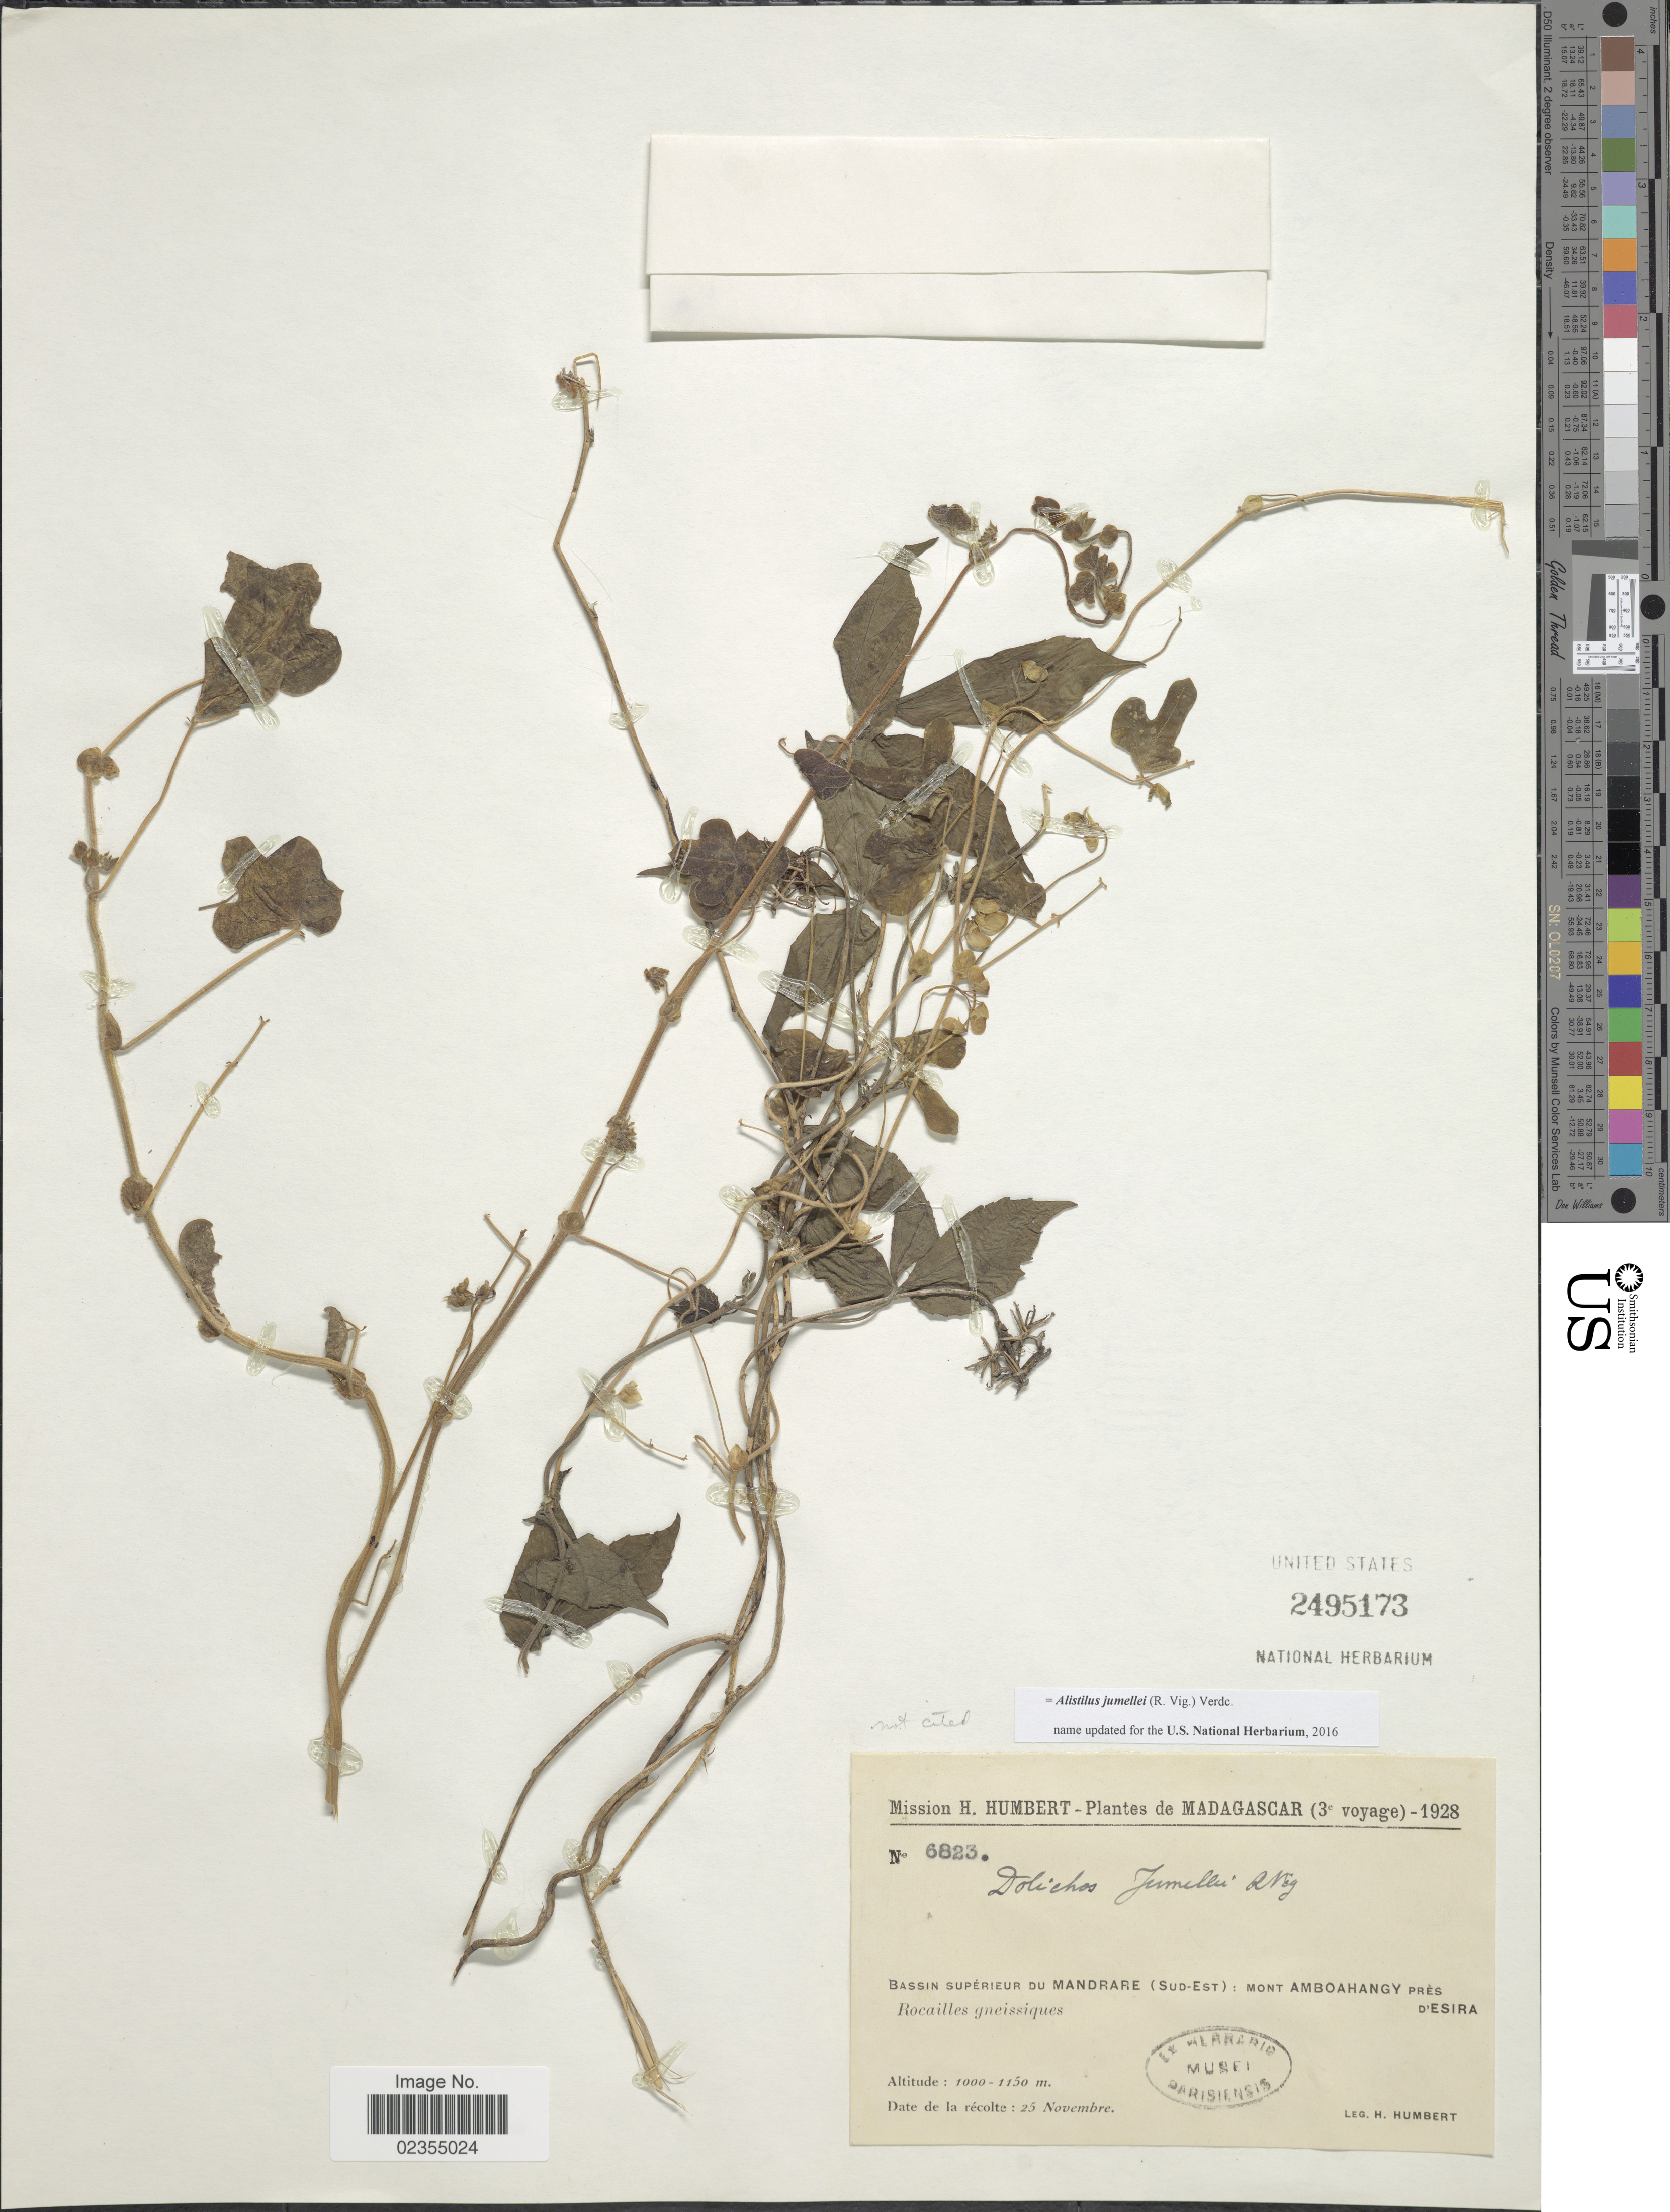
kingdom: Plantae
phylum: Tracheophyta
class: Magnoliopsida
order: Fabales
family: Fabaceae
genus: Alistilus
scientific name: Alistilus jumellei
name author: (R. Vig.) Verdc.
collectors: H. Humbert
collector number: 6823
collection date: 1928-11-25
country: Madagascar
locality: Bassin supérieur du Mandrare (Sud-Est): mont Amboahangy près d'Esira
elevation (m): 1000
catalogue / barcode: US 2495173